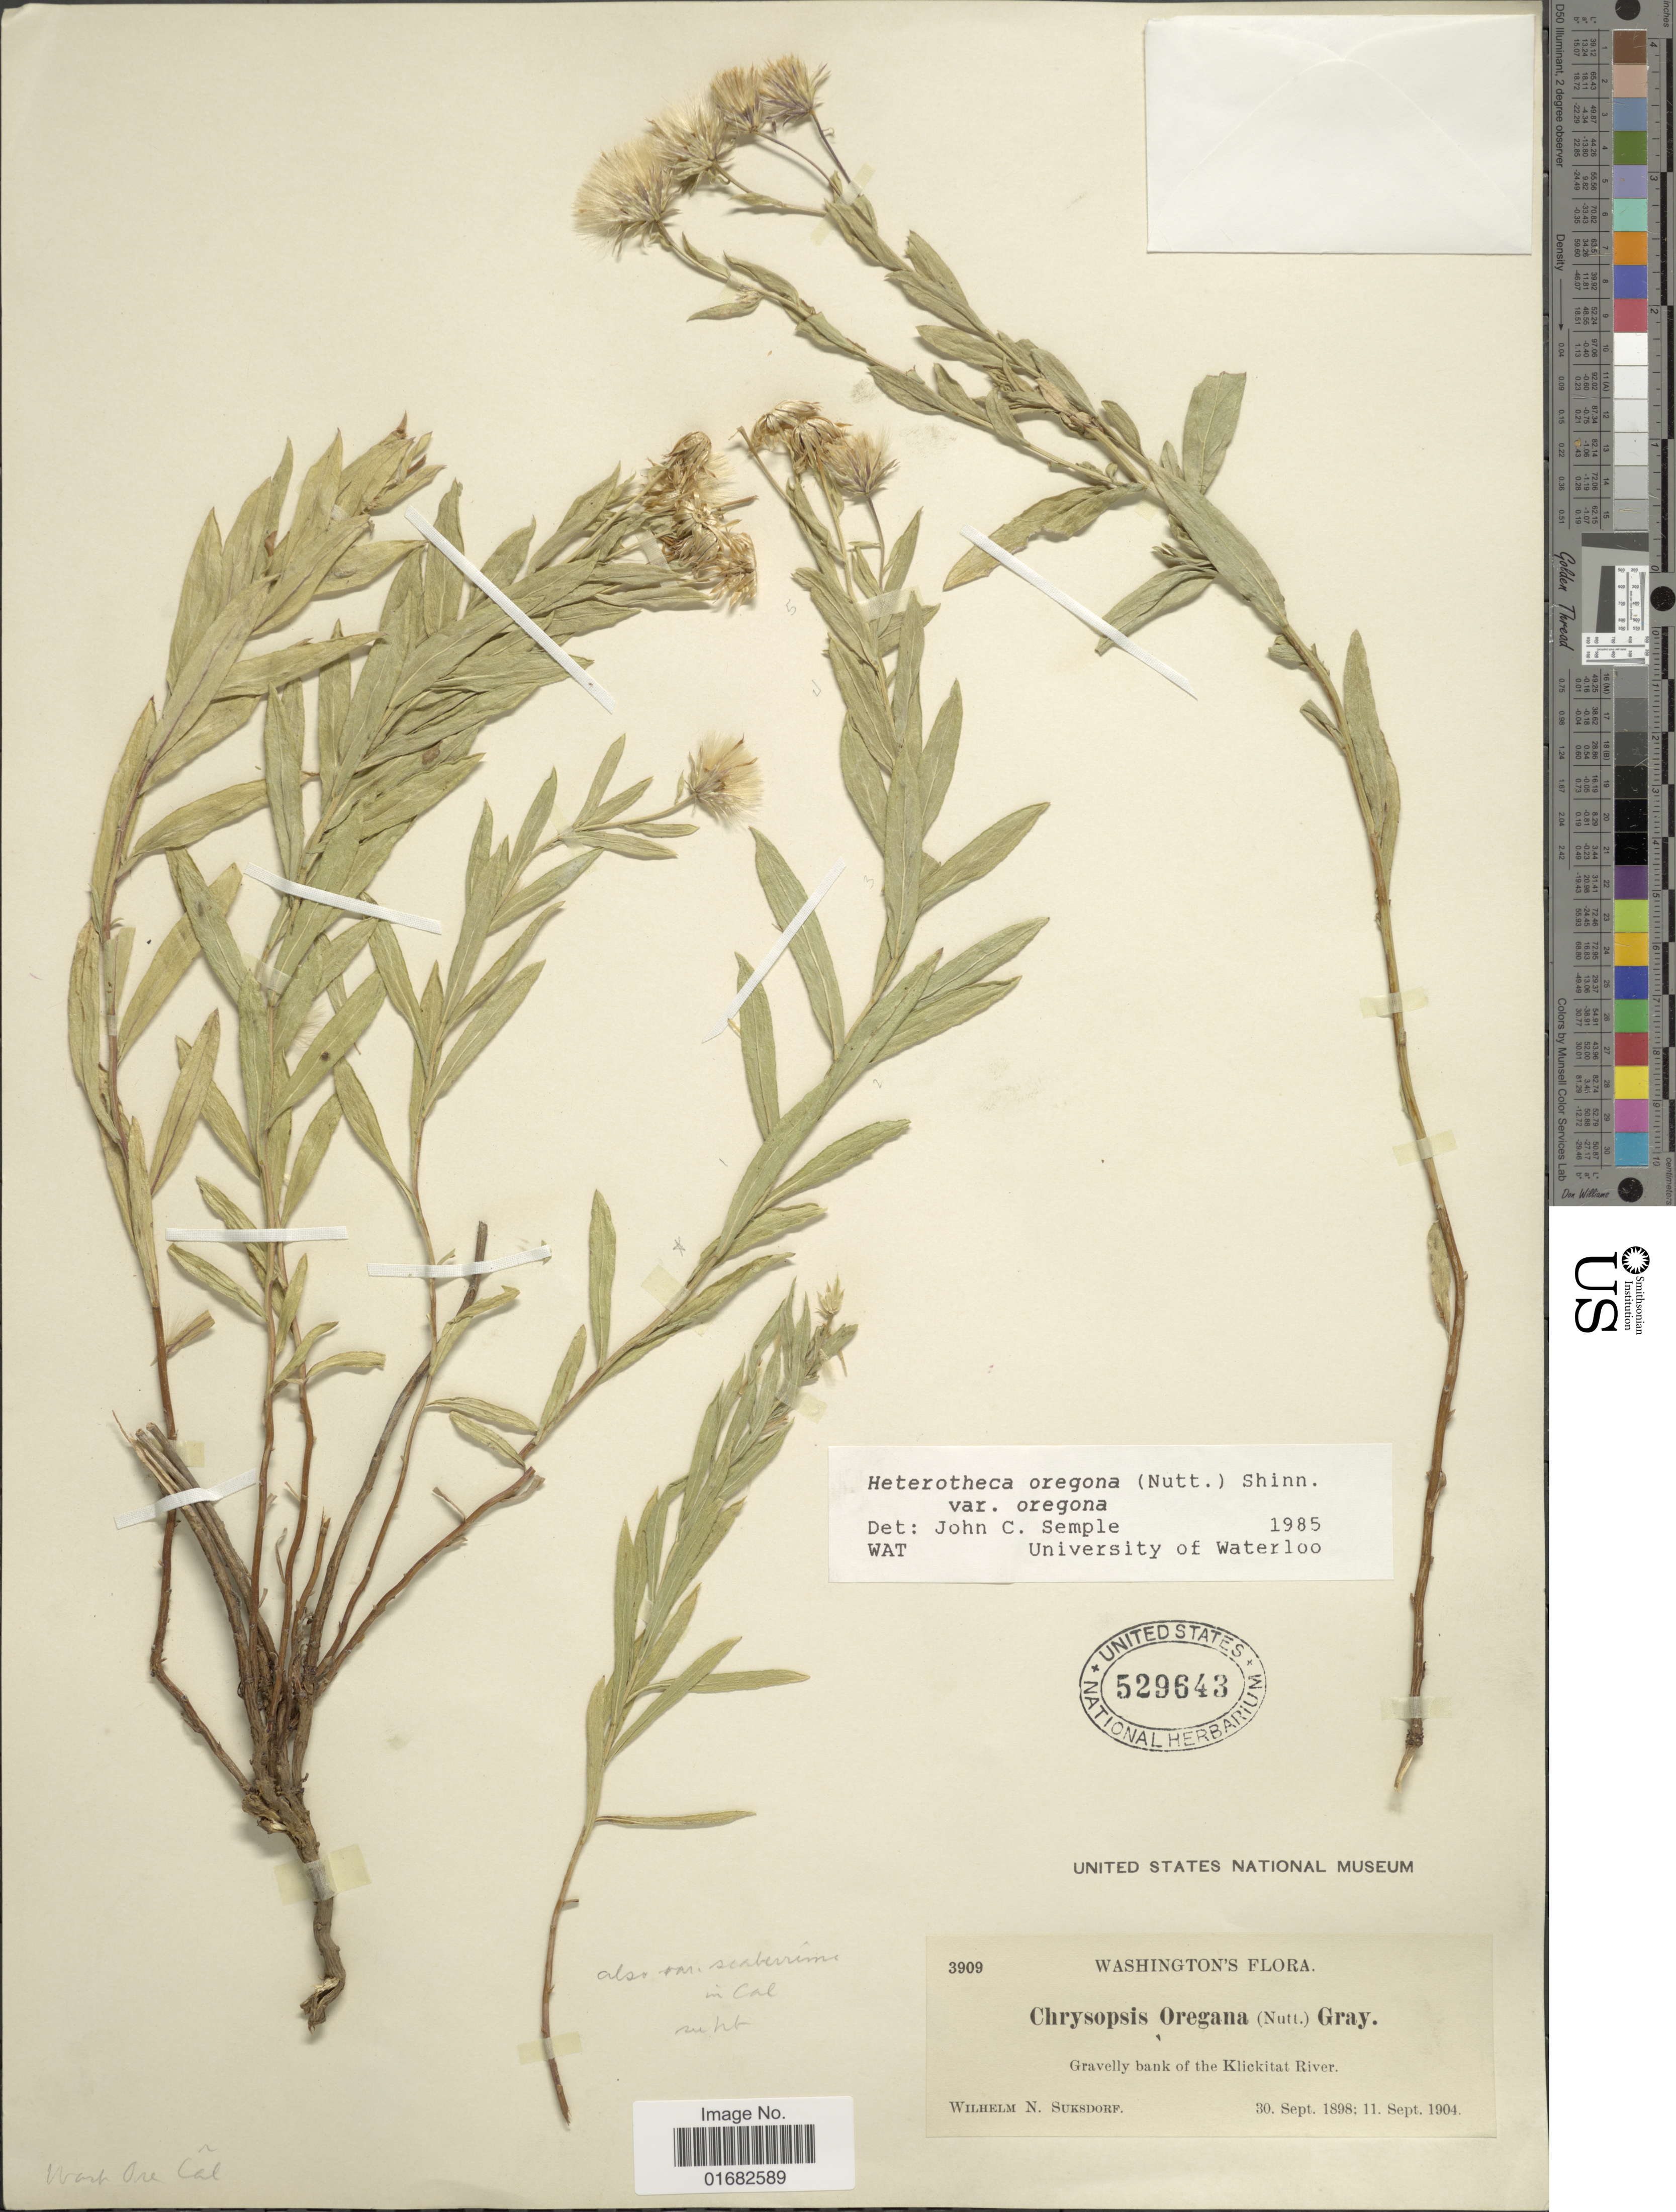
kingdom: Plantae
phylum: Tracheophyta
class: Magnoliopsida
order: Asterales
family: Asteraceae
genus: Heterotheca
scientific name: Heterotheca oregona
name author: (Nutt.) Shinners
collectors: W. N. Suksdorf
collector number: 3909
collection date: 1898-09-30/1904-09-11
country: United States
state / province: Washington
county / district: Klickitat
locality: Klickitat River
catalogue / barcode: US 529643